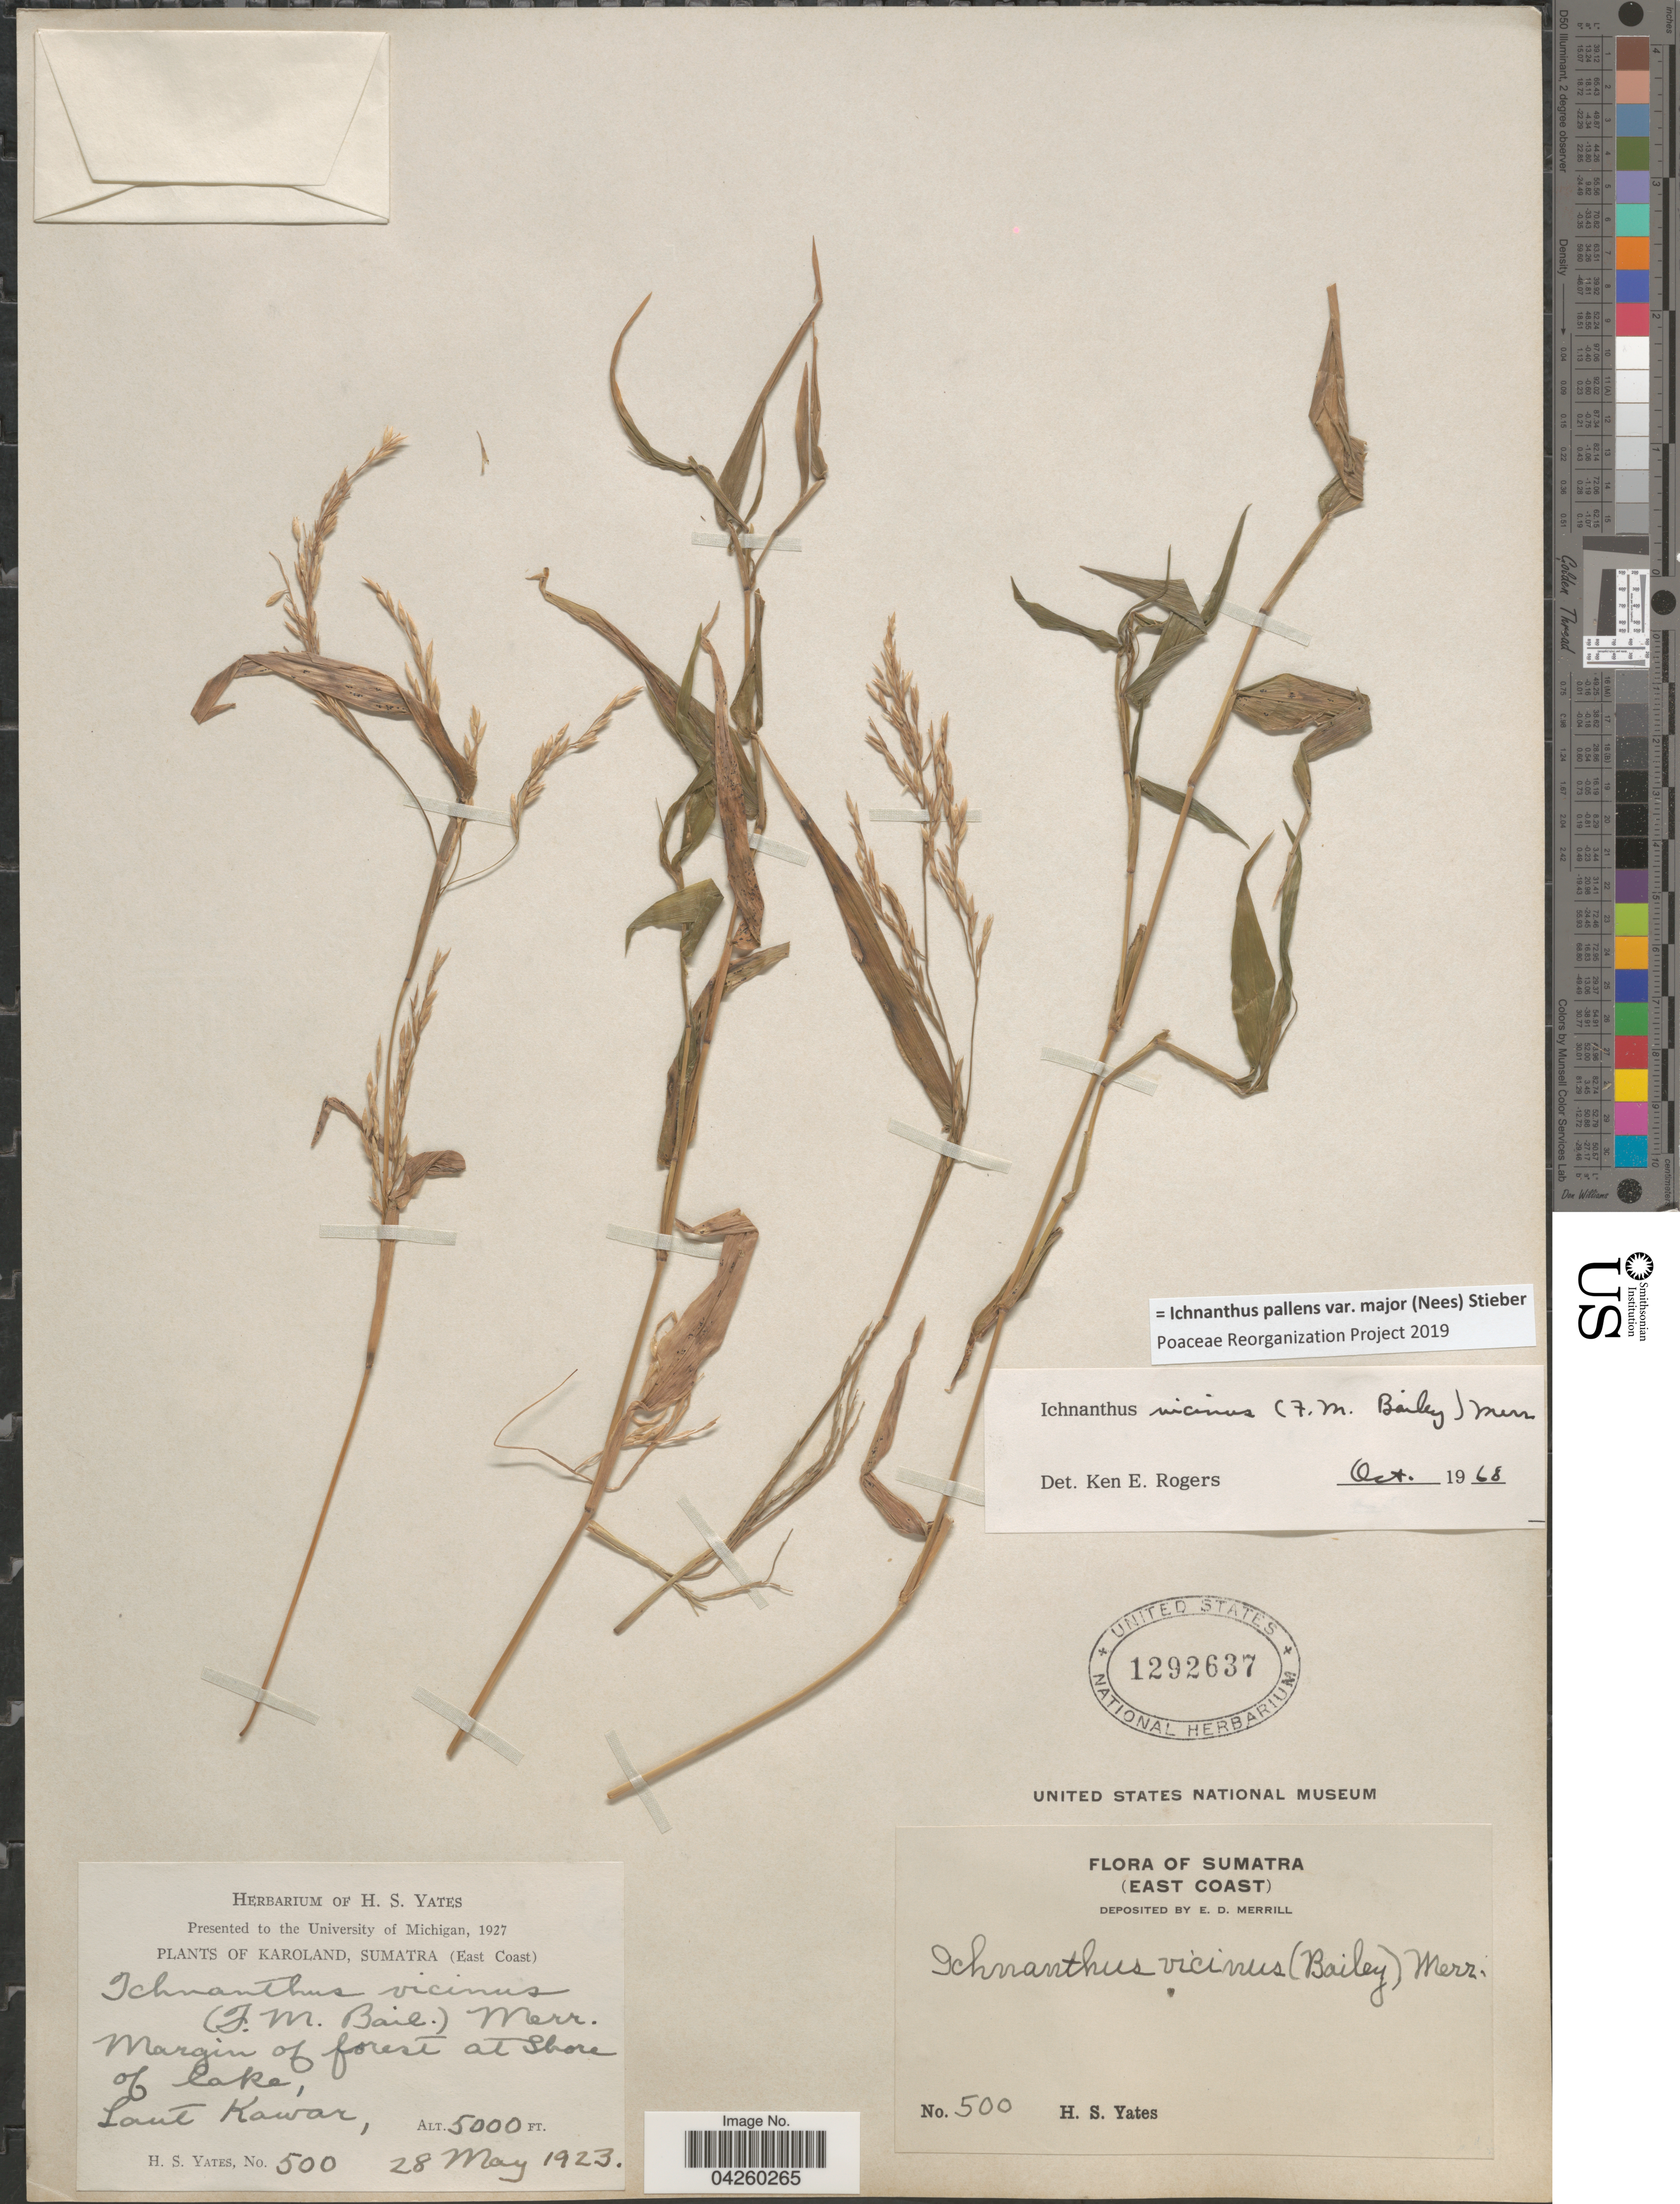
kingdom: Plantae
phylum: Tracheophyta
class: Liliopsida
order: Poales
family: Poaceae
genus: Ichnanthus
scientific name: Ichnanthus pallens var. major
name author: (Nees) Stieber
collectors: H. S. Yates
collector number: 500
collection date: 1923-05-28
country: Indonesia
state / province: Sumatra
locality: Karoland, (East Coast). Margin of forest at shore of lake, Laut Kawar.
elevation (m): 1524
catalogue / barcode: US 1292637